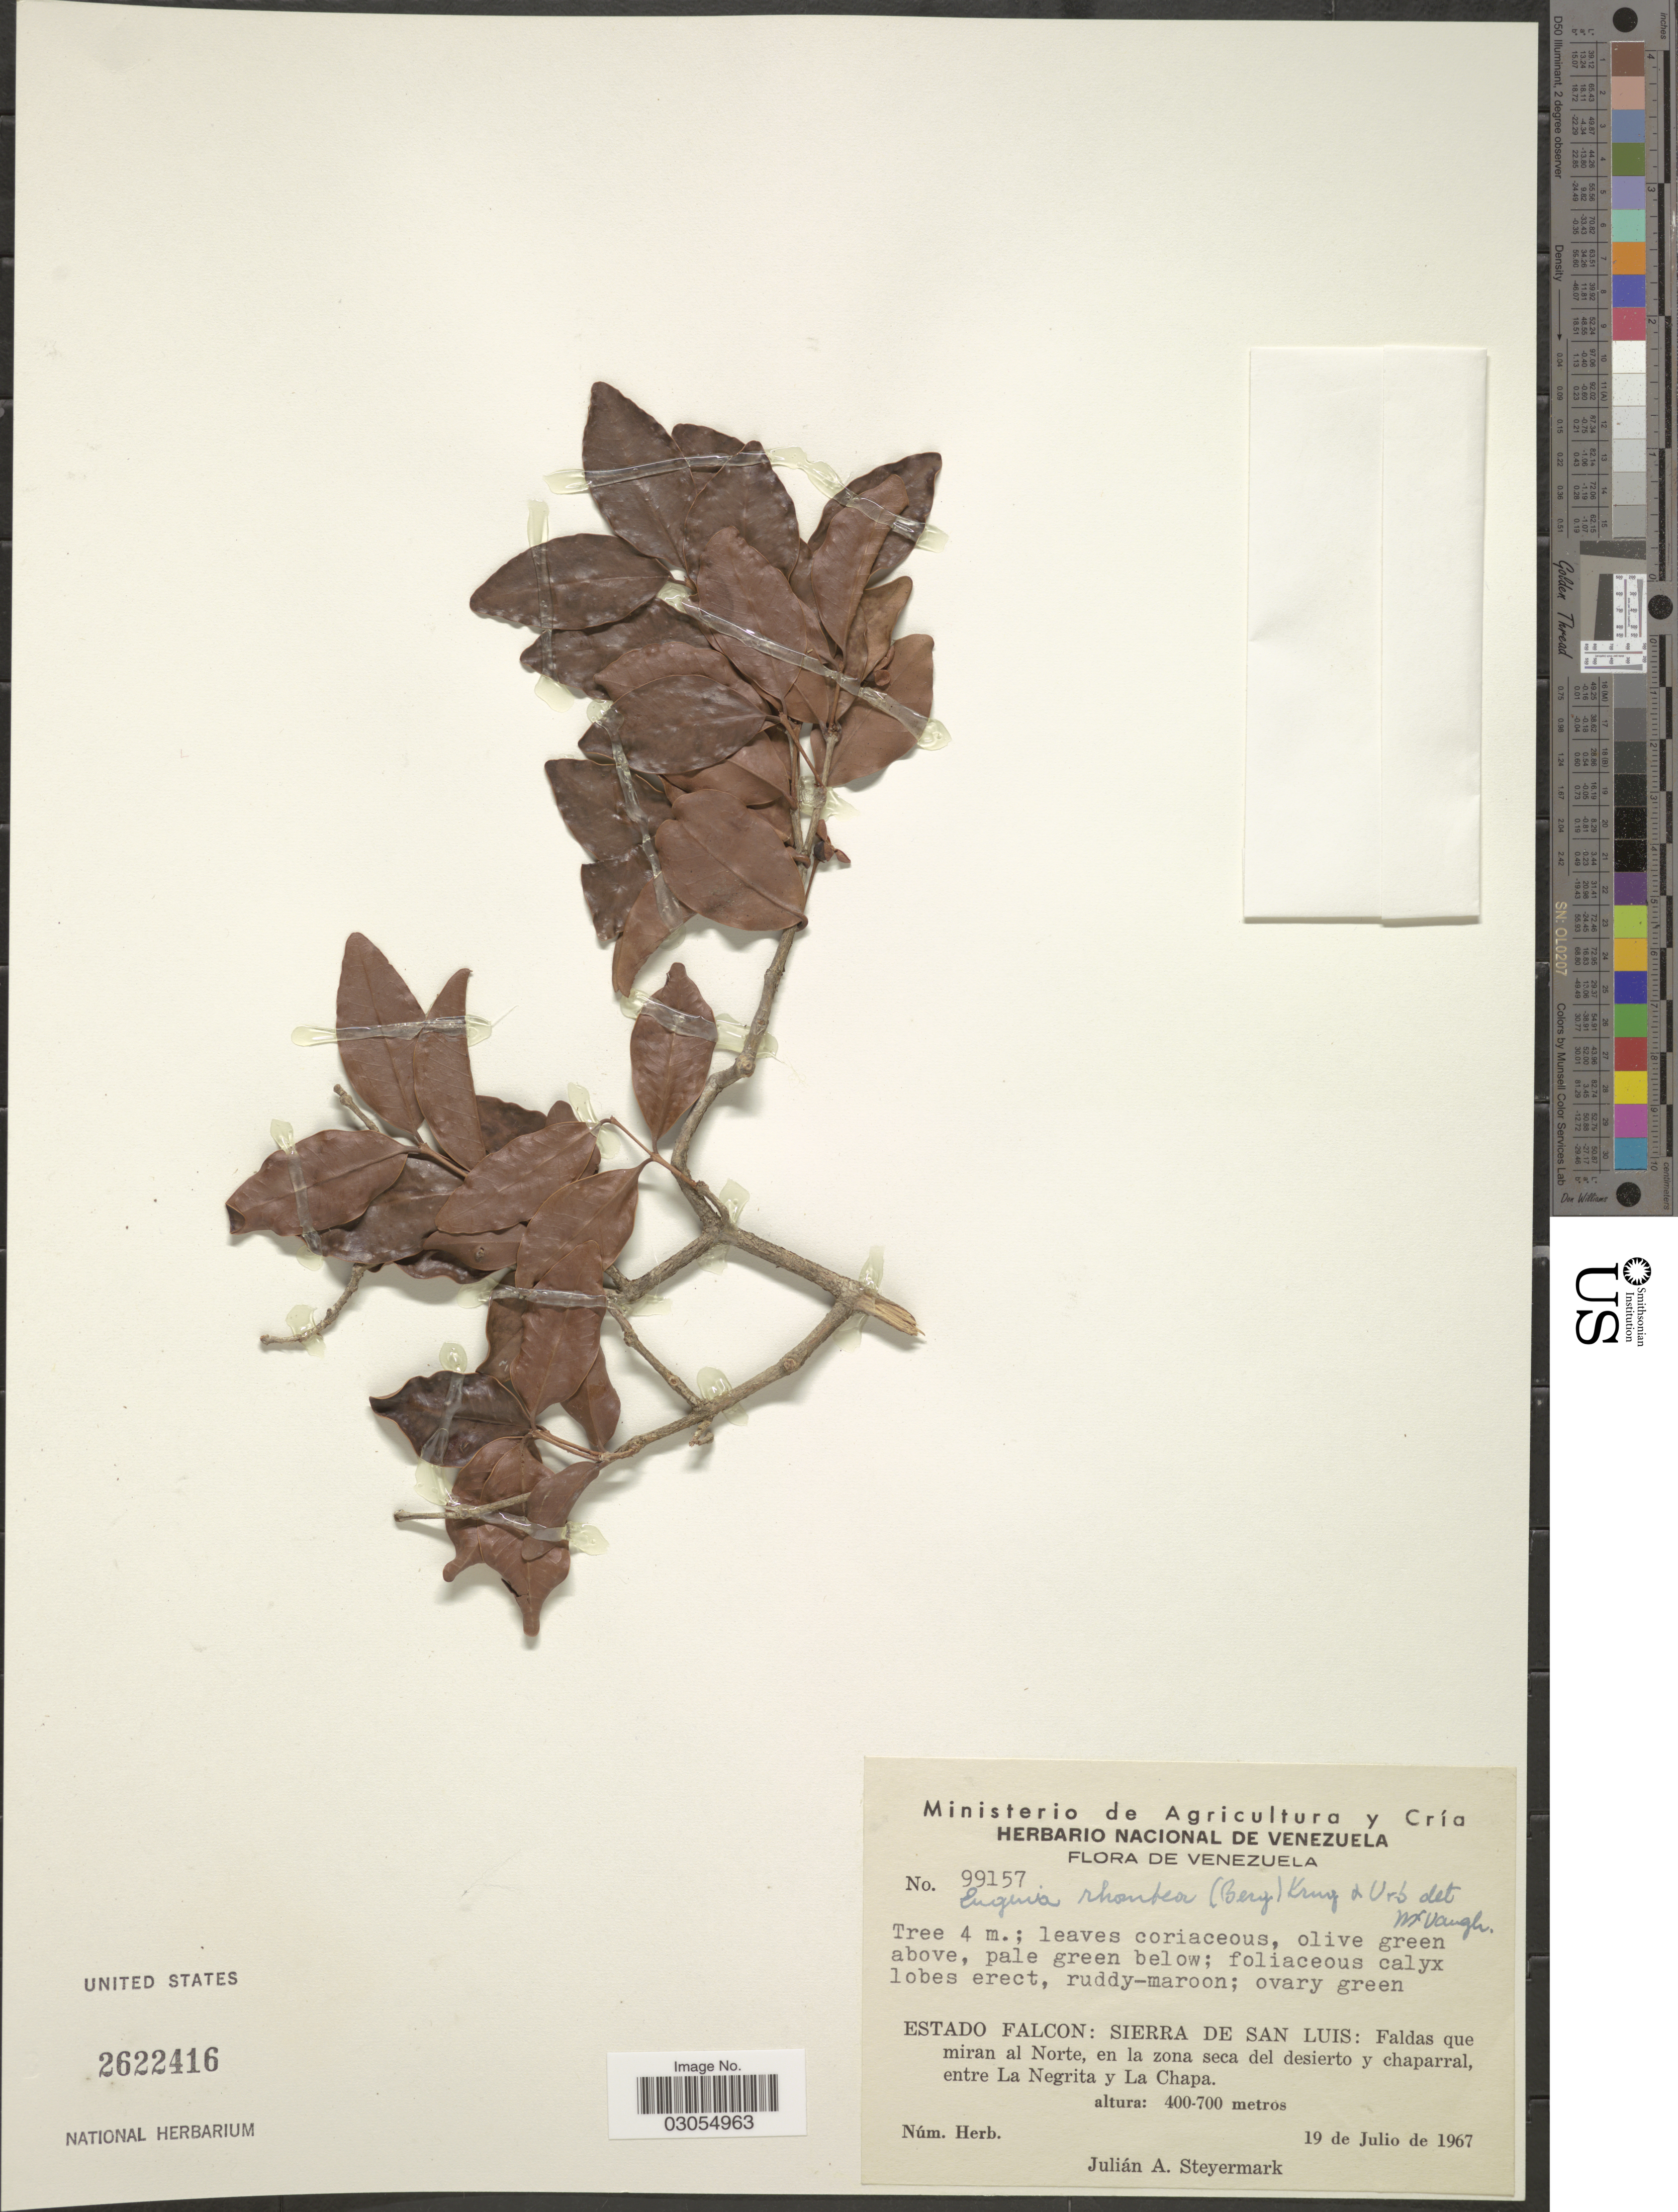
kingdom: Plantae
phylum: Tracheophyta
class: Magnoliopsida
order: Myrtales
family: Myrtaceae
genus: Eugenia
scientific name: Eugenia rhombea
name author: (O. Berg) Krug & Urb.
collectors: J. Steyermark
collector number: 99157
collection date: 1967-07-19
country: Venezuela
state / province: Falcón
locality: Sierra de San Luis: Faldas que miran al Norte, en la zona seca del desierto y chaparral, entre La Negrita y La Chapa.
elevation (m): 400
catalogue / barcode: US 2622416